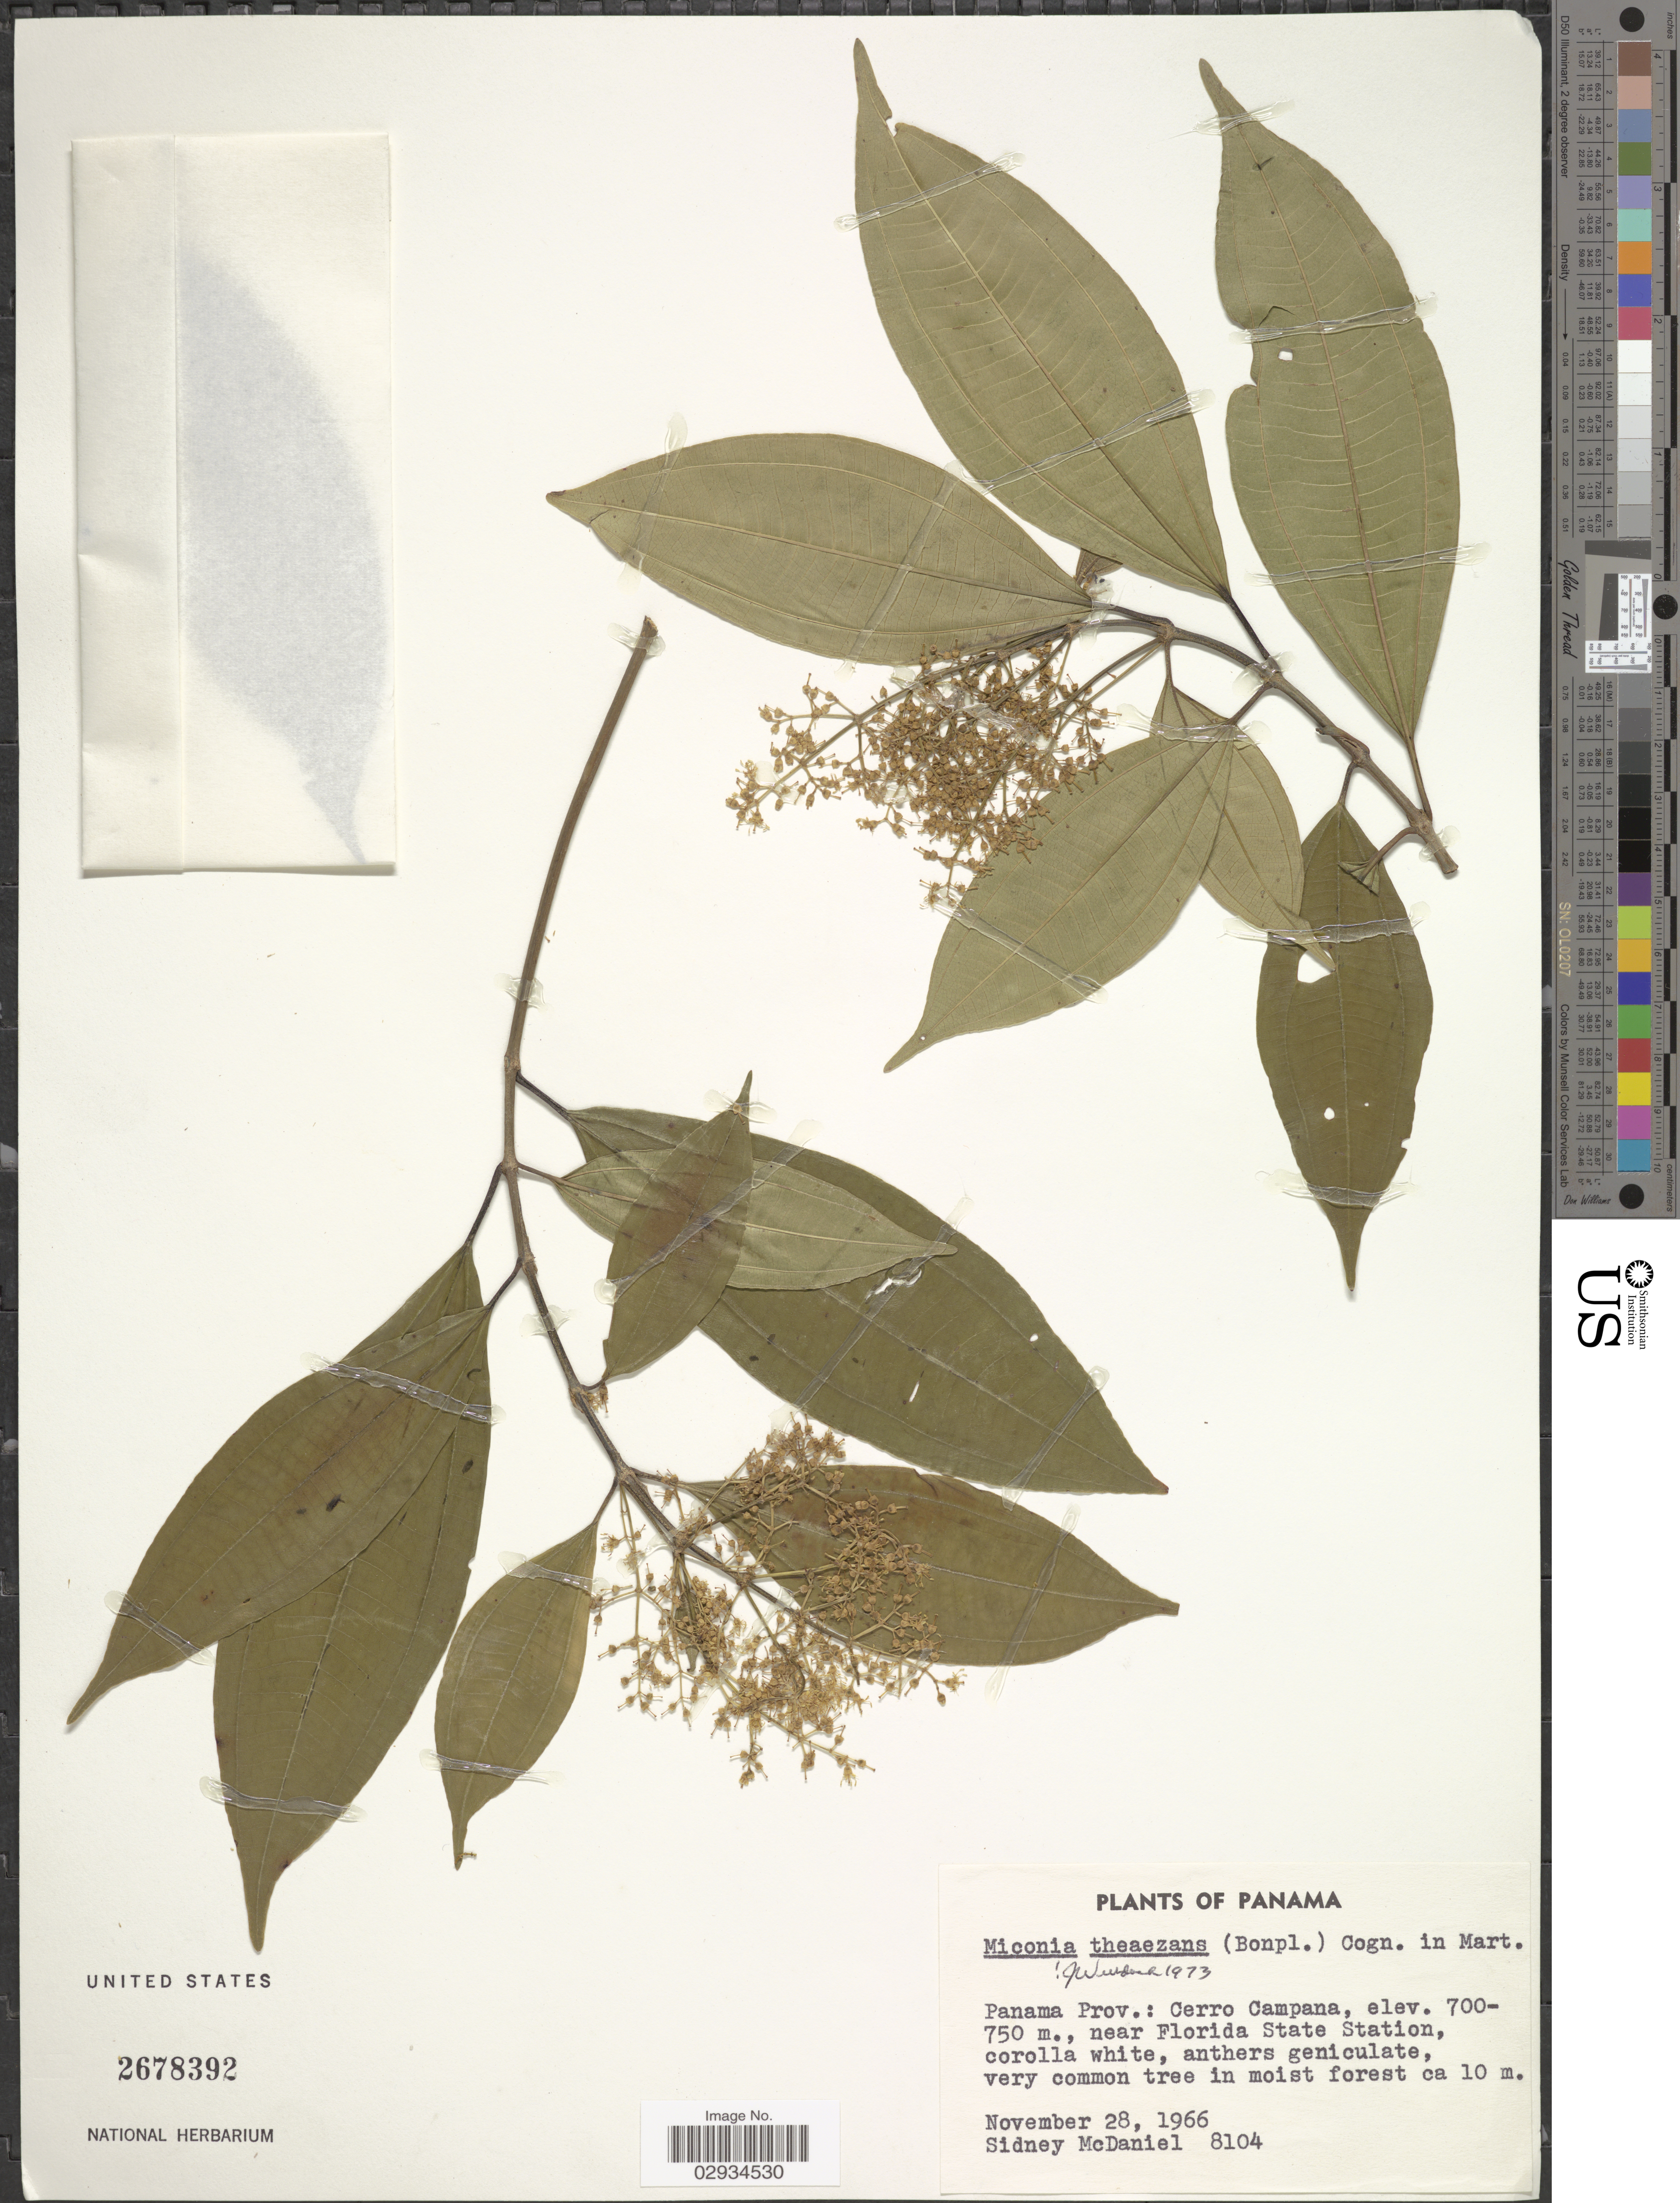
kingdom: Plantae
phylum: Tracheophyta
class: Magnoliopsida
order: Myrtales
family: Melastomataceae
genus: Miconia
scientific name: Miconia theizans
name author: (Bonpl.) Cogn.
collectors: S. McDaniel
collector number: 8104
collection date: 1966-11-28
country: Panama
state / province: Panamá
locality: Cerro Campana, near Florida State Station.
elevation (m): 700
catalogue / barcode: US 2678392